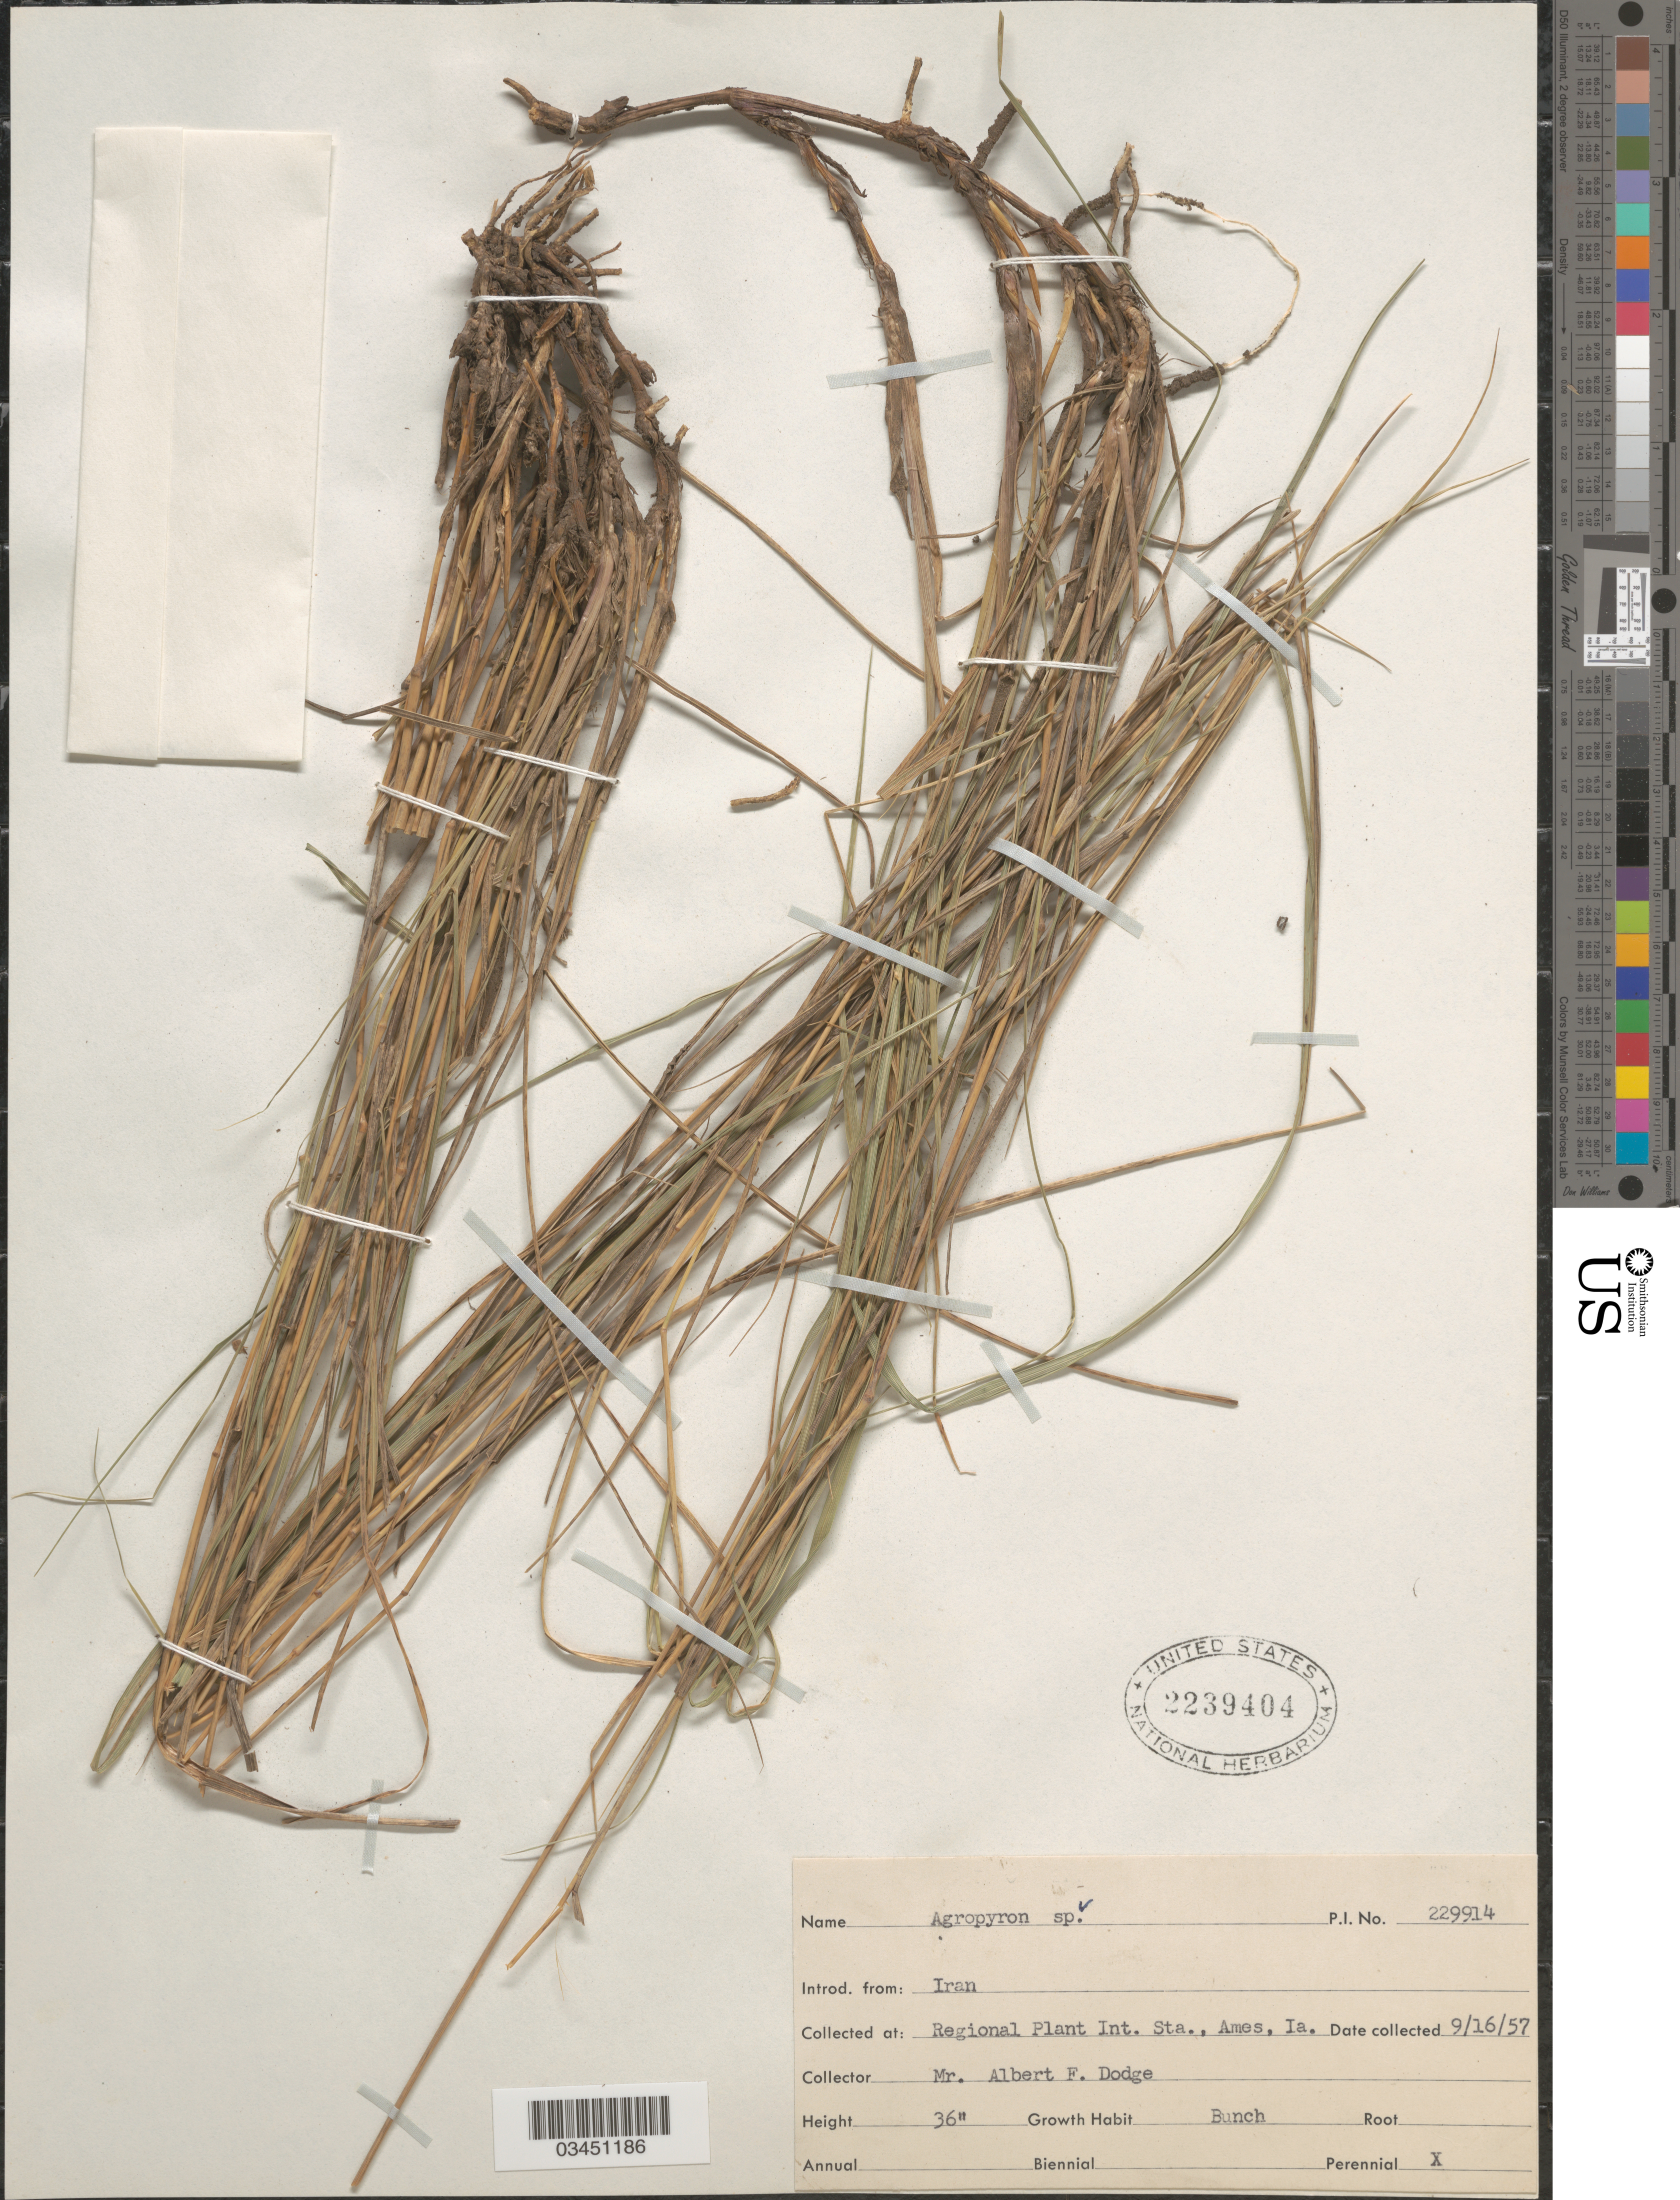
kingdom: Plantae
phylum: Tracheophyta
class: Liliopsida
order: Poales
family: Poaceae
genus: Elymus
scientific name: Elymus sp.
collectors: A. Dodge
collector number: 229914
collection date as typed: Transcribed d/m/y: 16/9/57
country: United States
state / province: Iowa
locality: Regional Plant Int. Sta., Ames.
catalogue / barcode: US 2239404